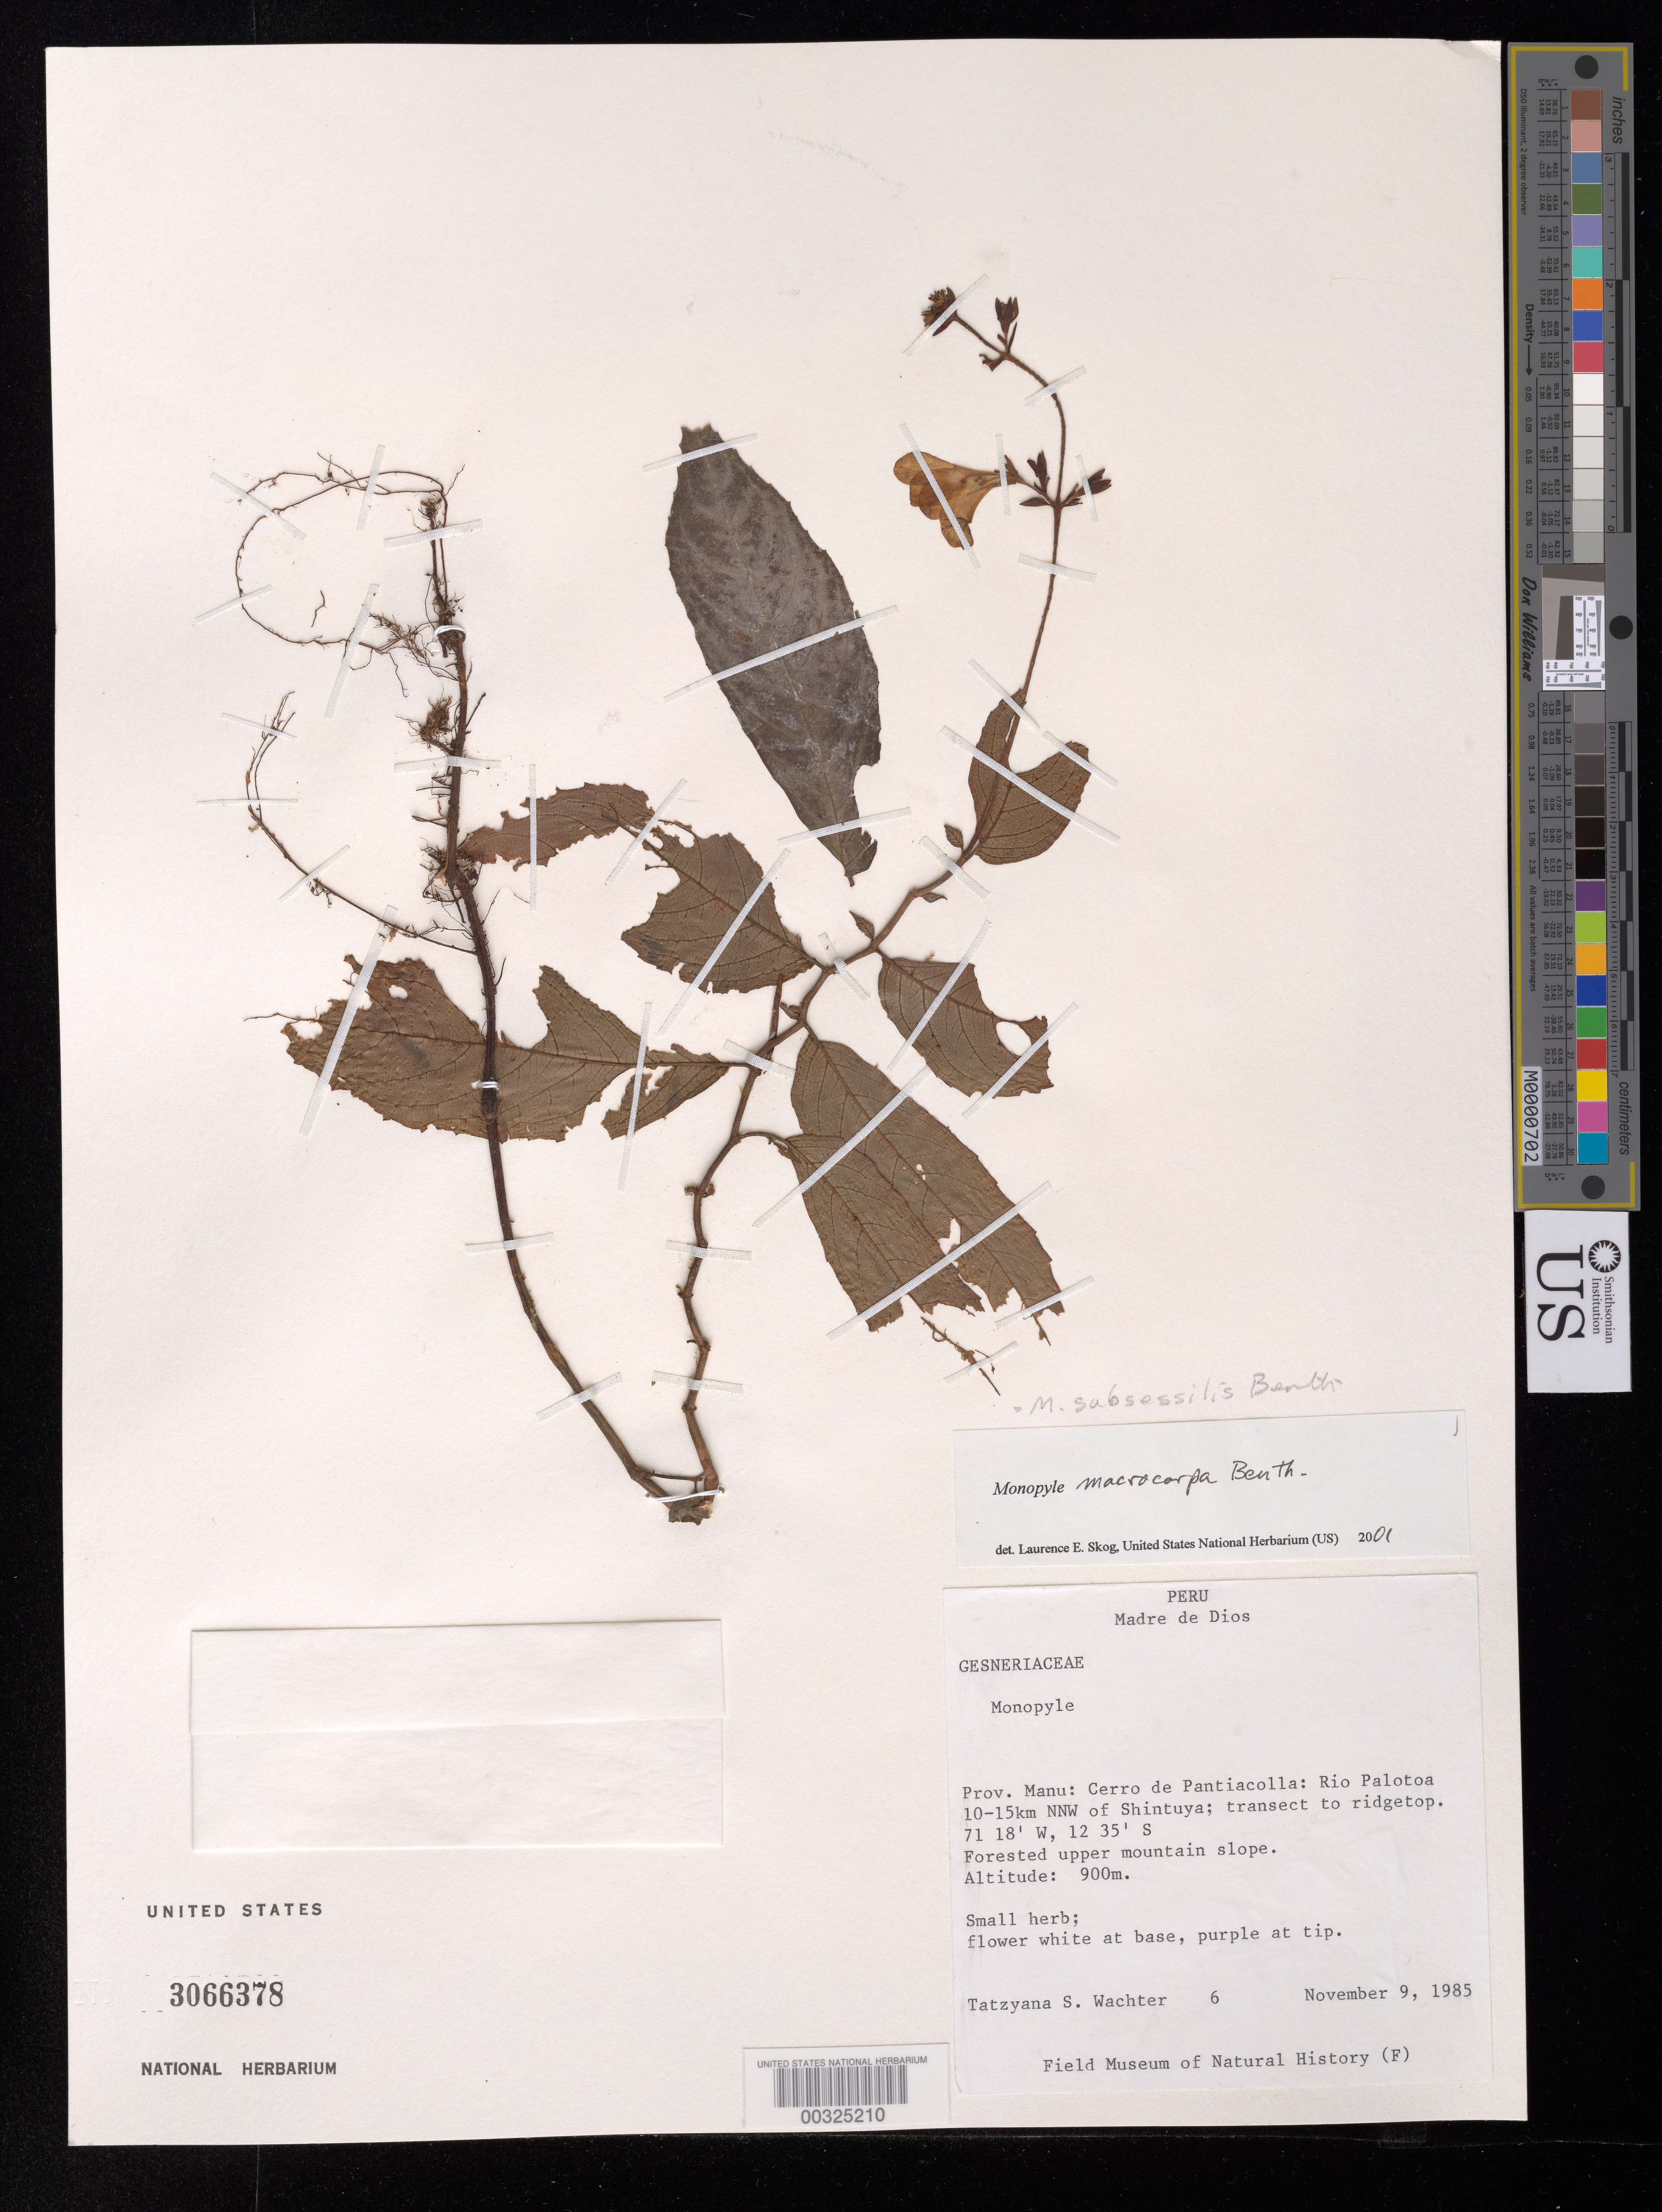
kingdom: Plantae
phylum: Tracheophyta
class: Magnoliopsida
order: Lamiales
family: Gesneriaceae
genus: Monopyle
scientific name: Monopyle macrocarpa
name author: Benth.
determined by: Skog, Laurence E.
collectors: T. Wachter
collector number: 6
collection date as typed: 09 Nov 1985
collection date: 1985-11-09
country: Peru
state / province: Madre de Dios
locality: Prov. Manu: Cerro de Pantiacolla: Rio Palotoa 10-15 km NNW of Shintuya; transect to ridgetop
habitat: Forested upper mountain slope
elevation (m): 900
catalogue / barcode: US 3066378